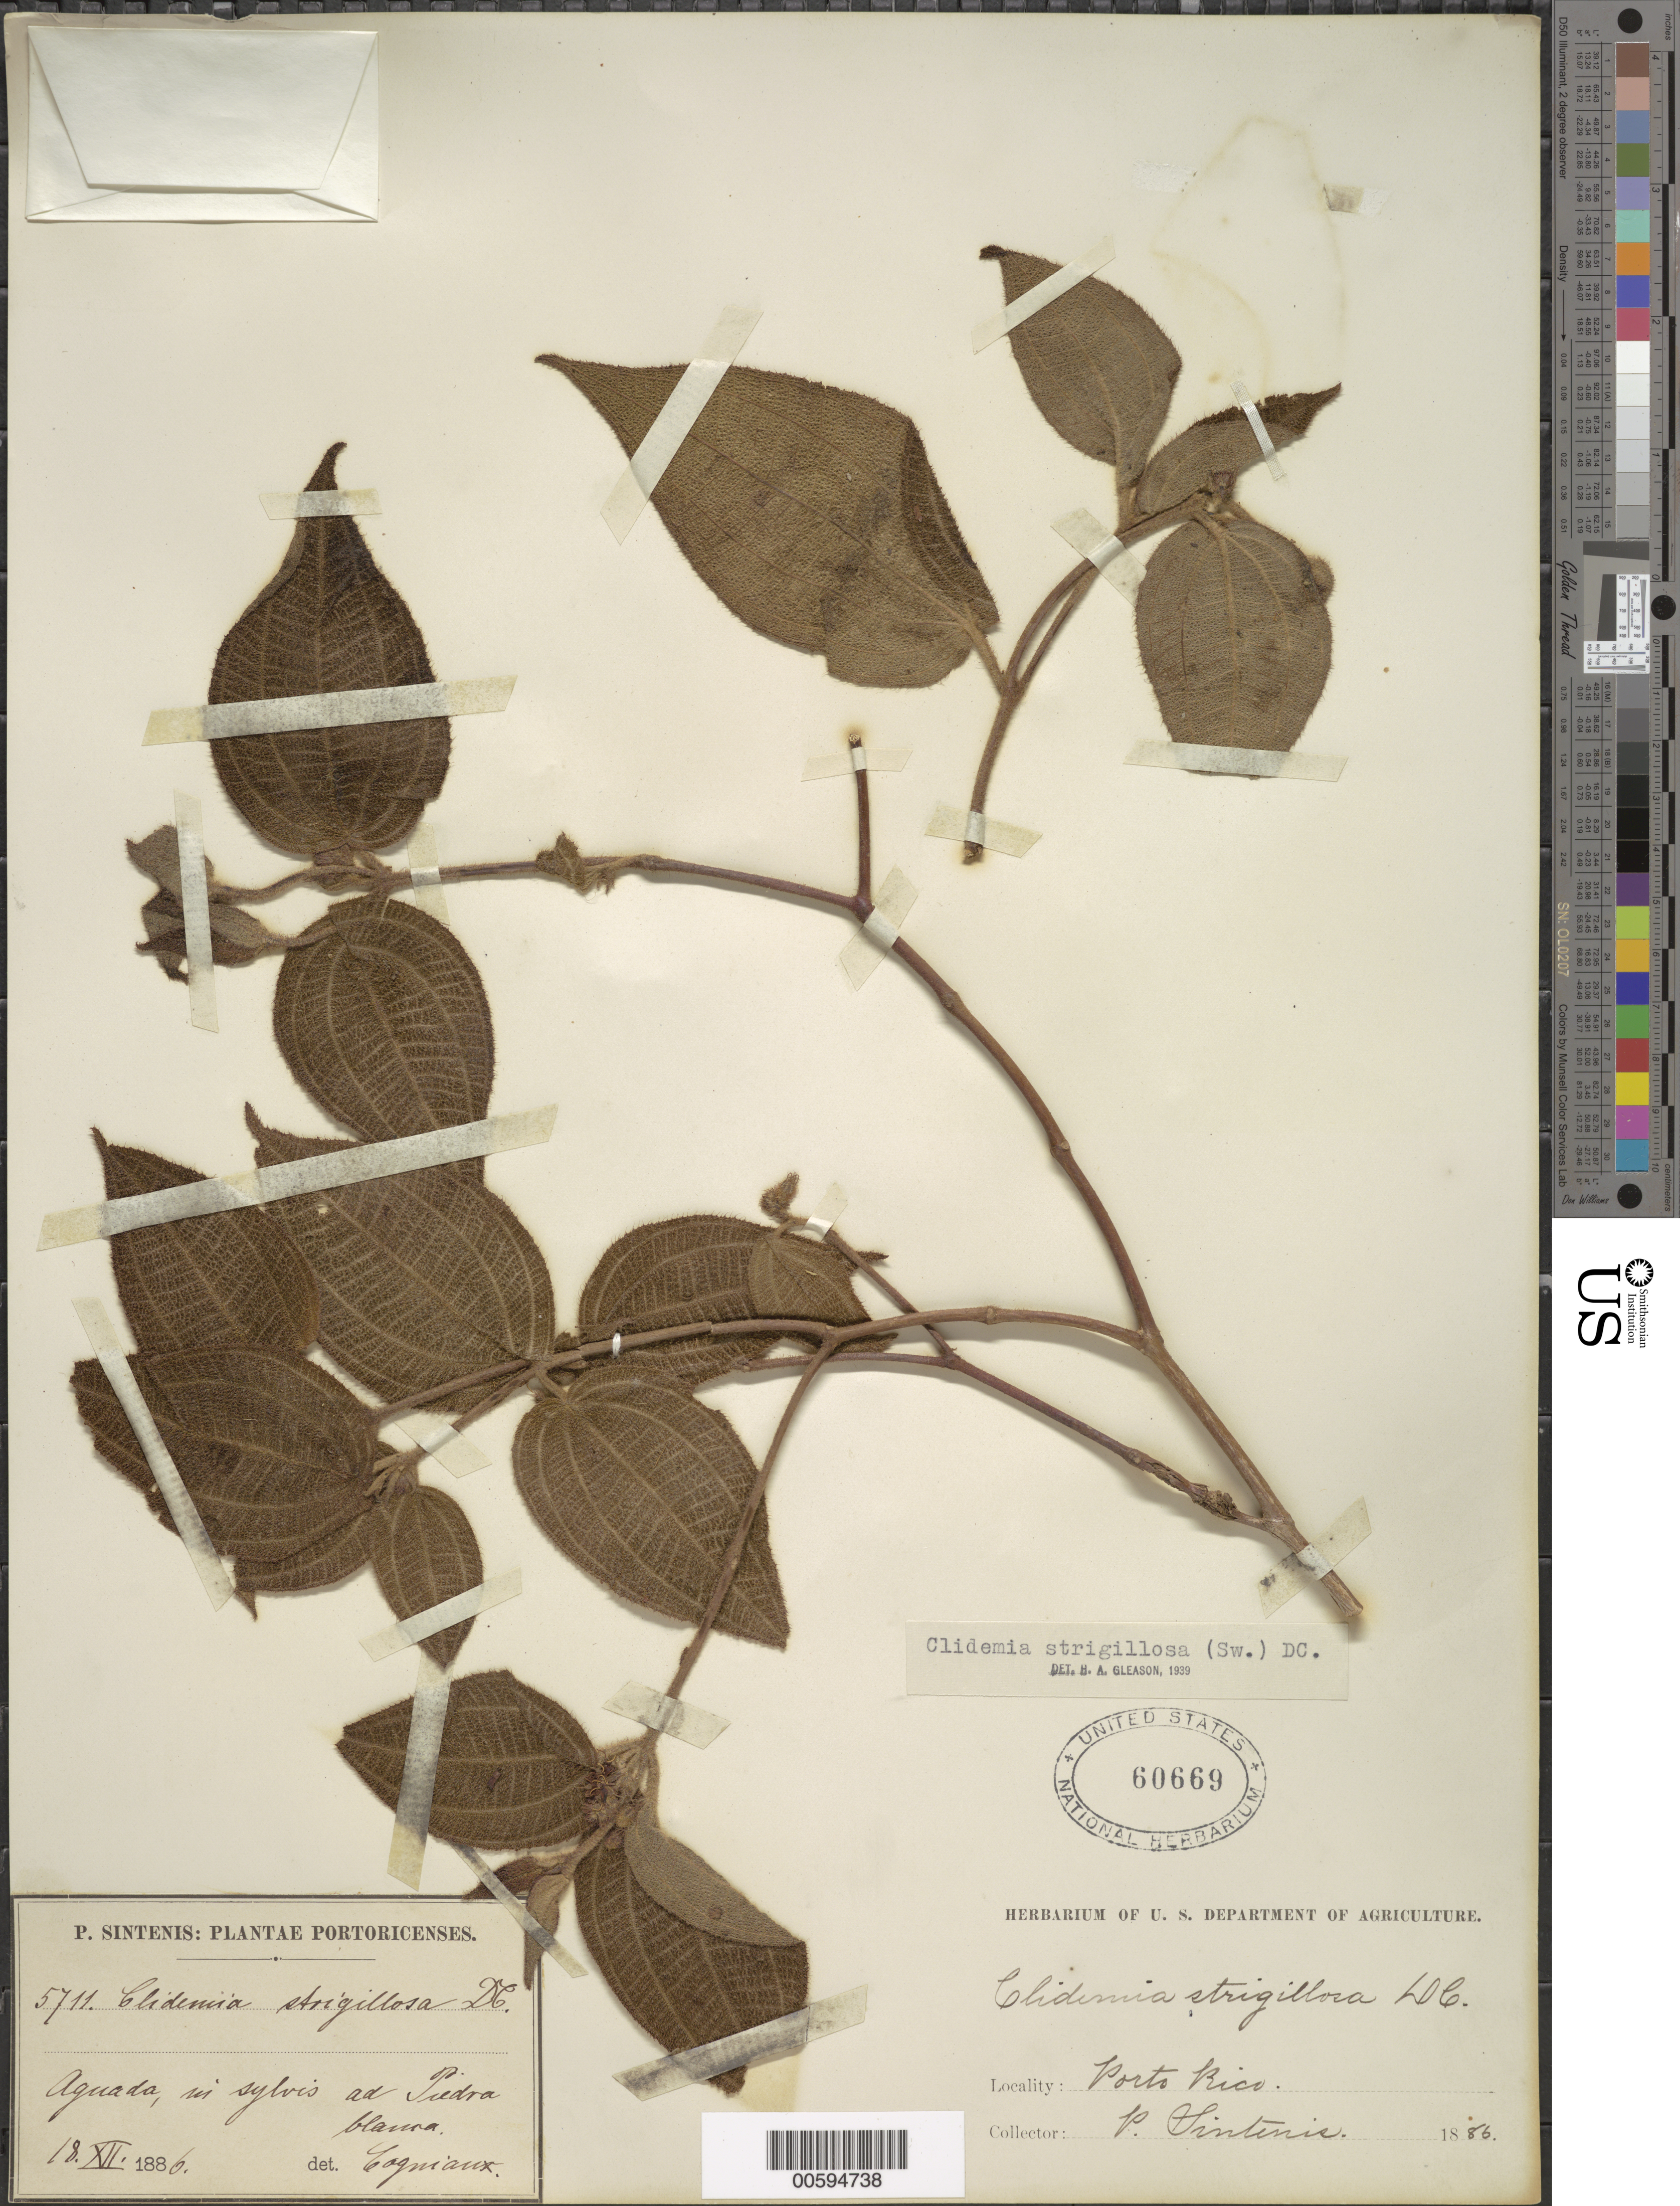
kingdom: Plantae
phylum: Tracheophyta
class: Magnoliopsida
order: Myrtales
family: Melastomataceae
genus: Clidemia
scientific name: Clidemia strigillosa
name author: (Sw.) DC.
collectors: P. Sintenis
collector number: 5711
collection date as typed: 18 Dec 1886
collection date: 1886-12-18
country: Puerto Rico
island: Greater Antilles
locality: Aquada, in sylvis ad Piedra blanco.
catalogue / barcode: US 60669